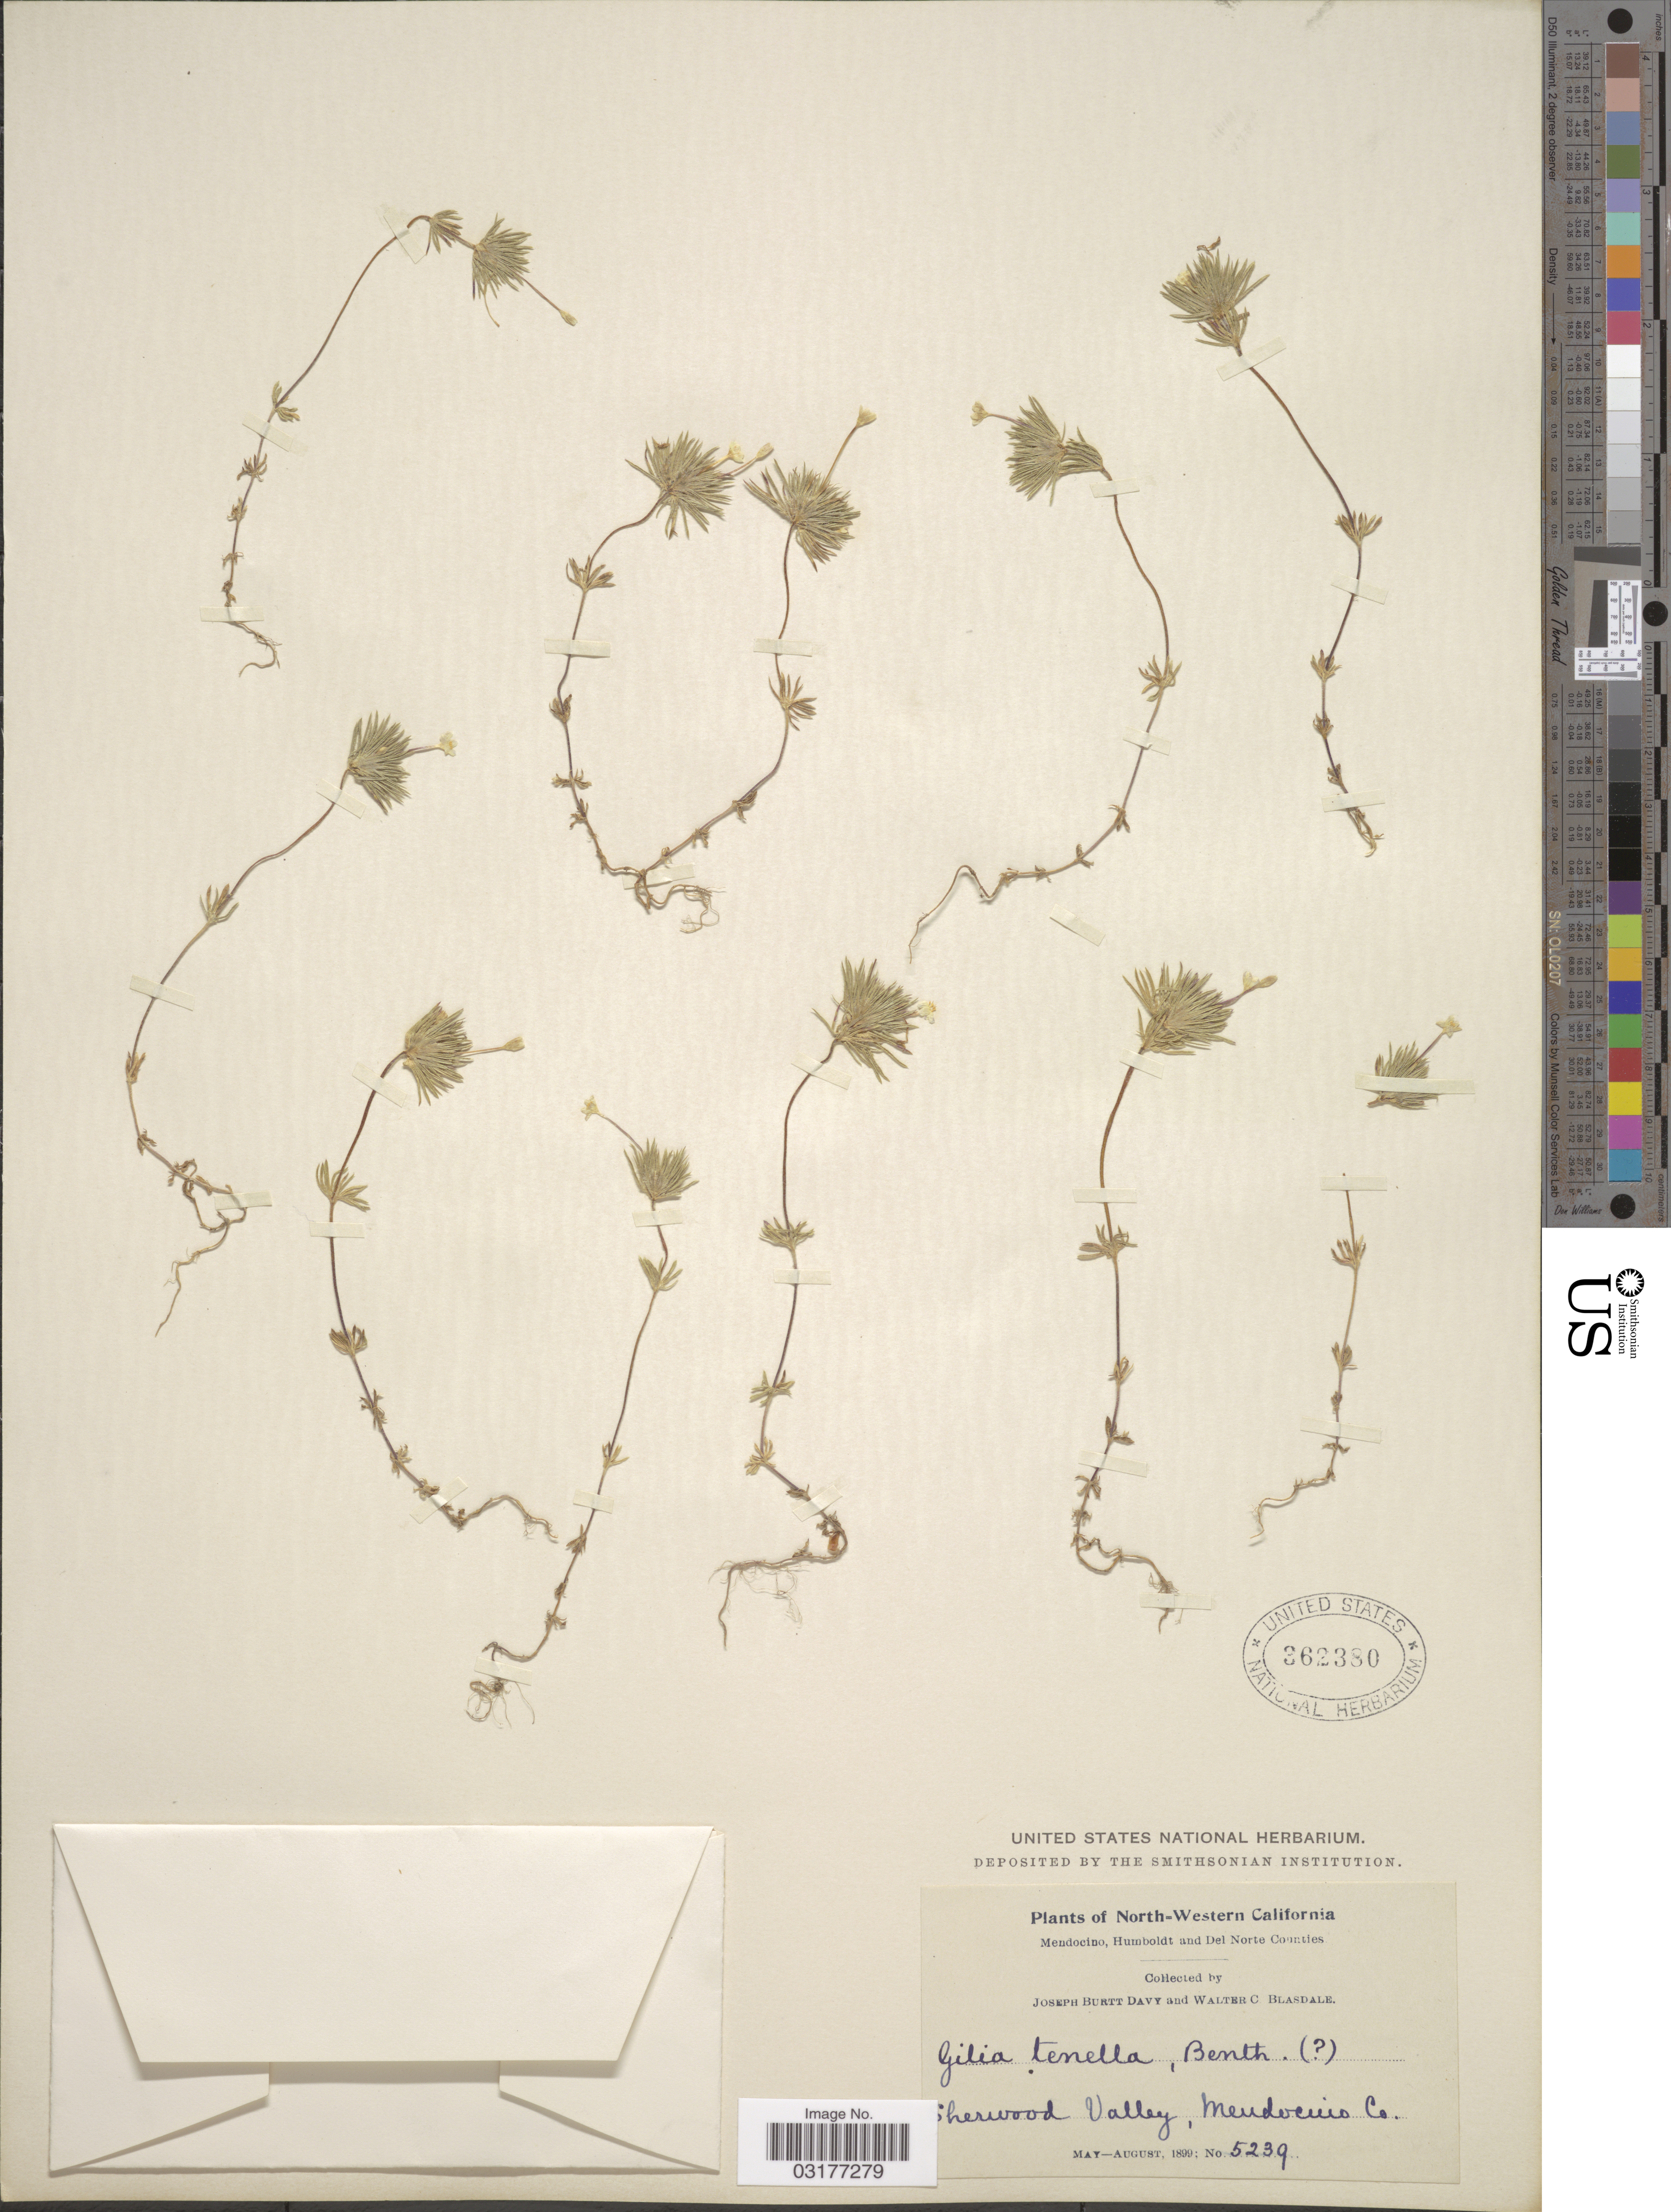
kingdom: Plantae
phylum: Tracheophyta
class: Magnoliopsida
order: Ericales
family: Polemoniaceae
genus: Leptosiphon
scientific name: Leptosiphon bicolor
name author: Nutt.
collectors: J. Burtt Davy & W. Blasdale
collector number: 5239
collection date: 1899-05/1899-08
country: United States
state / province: California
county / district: Mendocino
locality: North-Western California. Sherwood Valley, Mendocino Co.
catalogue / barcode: US 362380